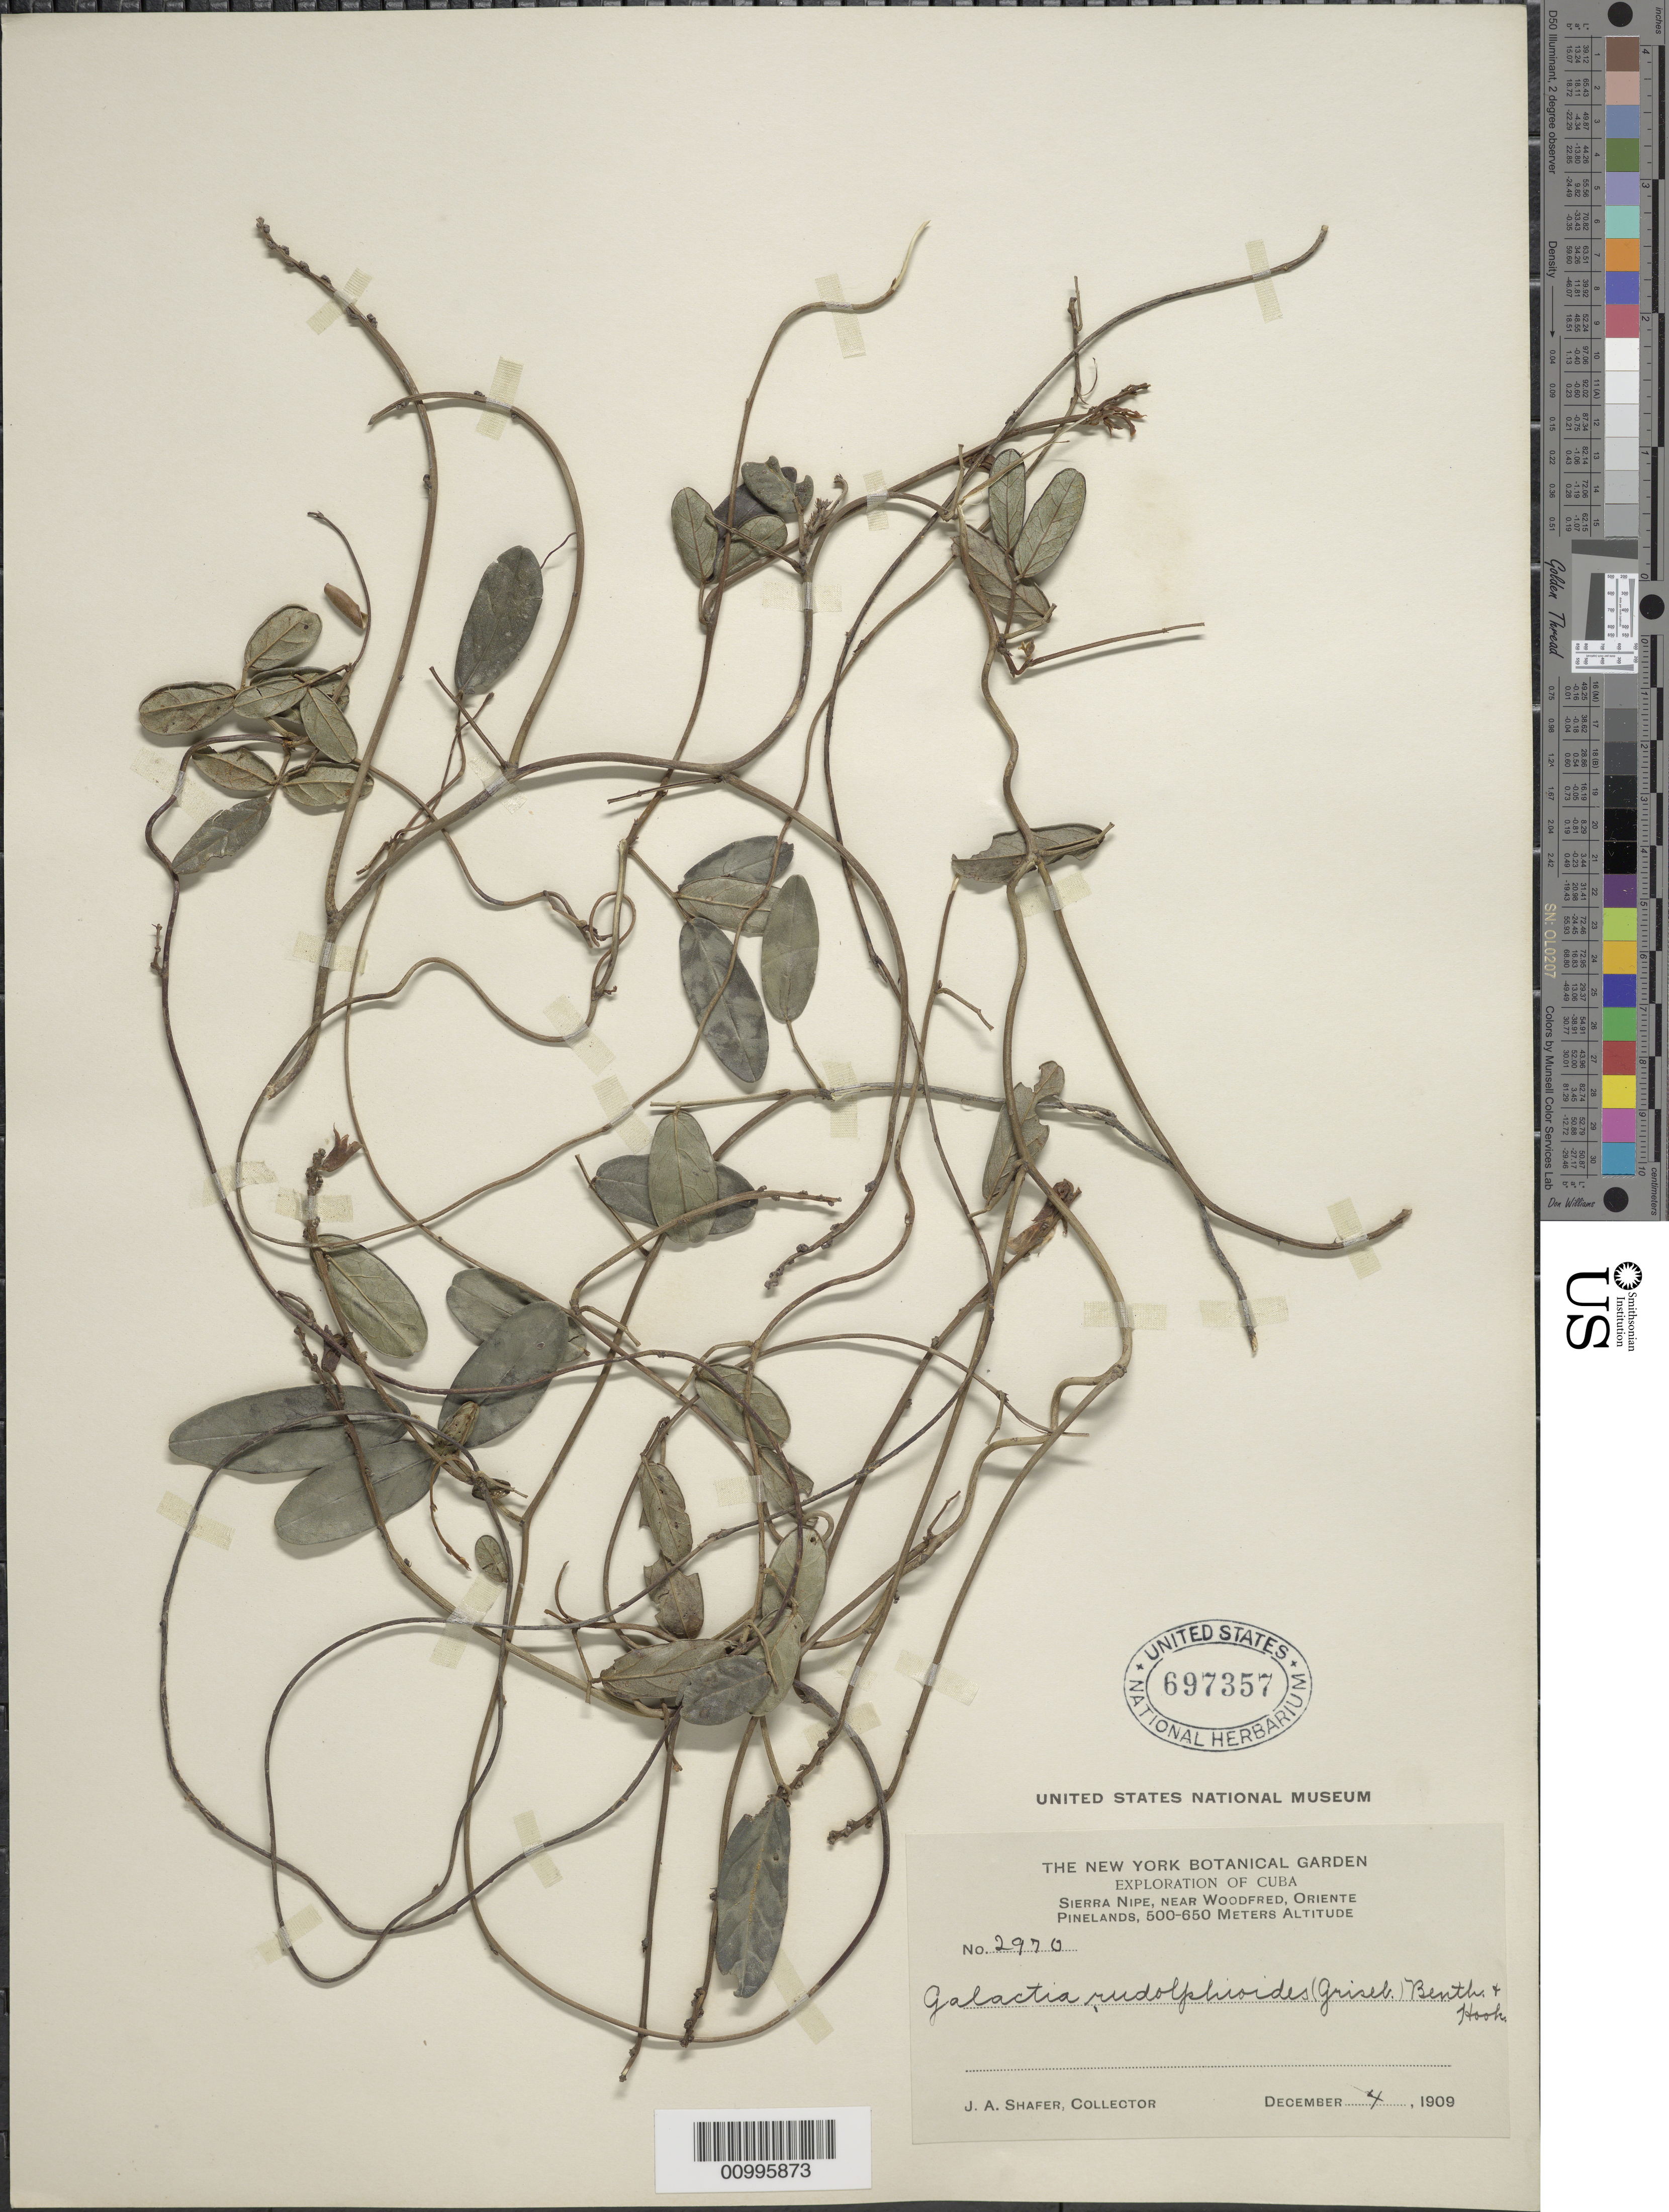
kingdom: Plantae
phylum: Tracheophyta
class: Magnoliopsida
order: Fabales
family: Fabaceae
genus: Rhodopis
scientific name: Rhodopis rudolphioides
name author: (Griseb.) L.P. Queiroz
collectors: J. A. Shafer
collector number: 2970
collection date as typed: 04 Dec 1909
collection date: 1909-12-04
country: Cuba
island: Cuba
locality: Sierra Nipe,near Woodfred,Oriente Pinelands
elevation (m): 500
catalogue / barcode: US 697357